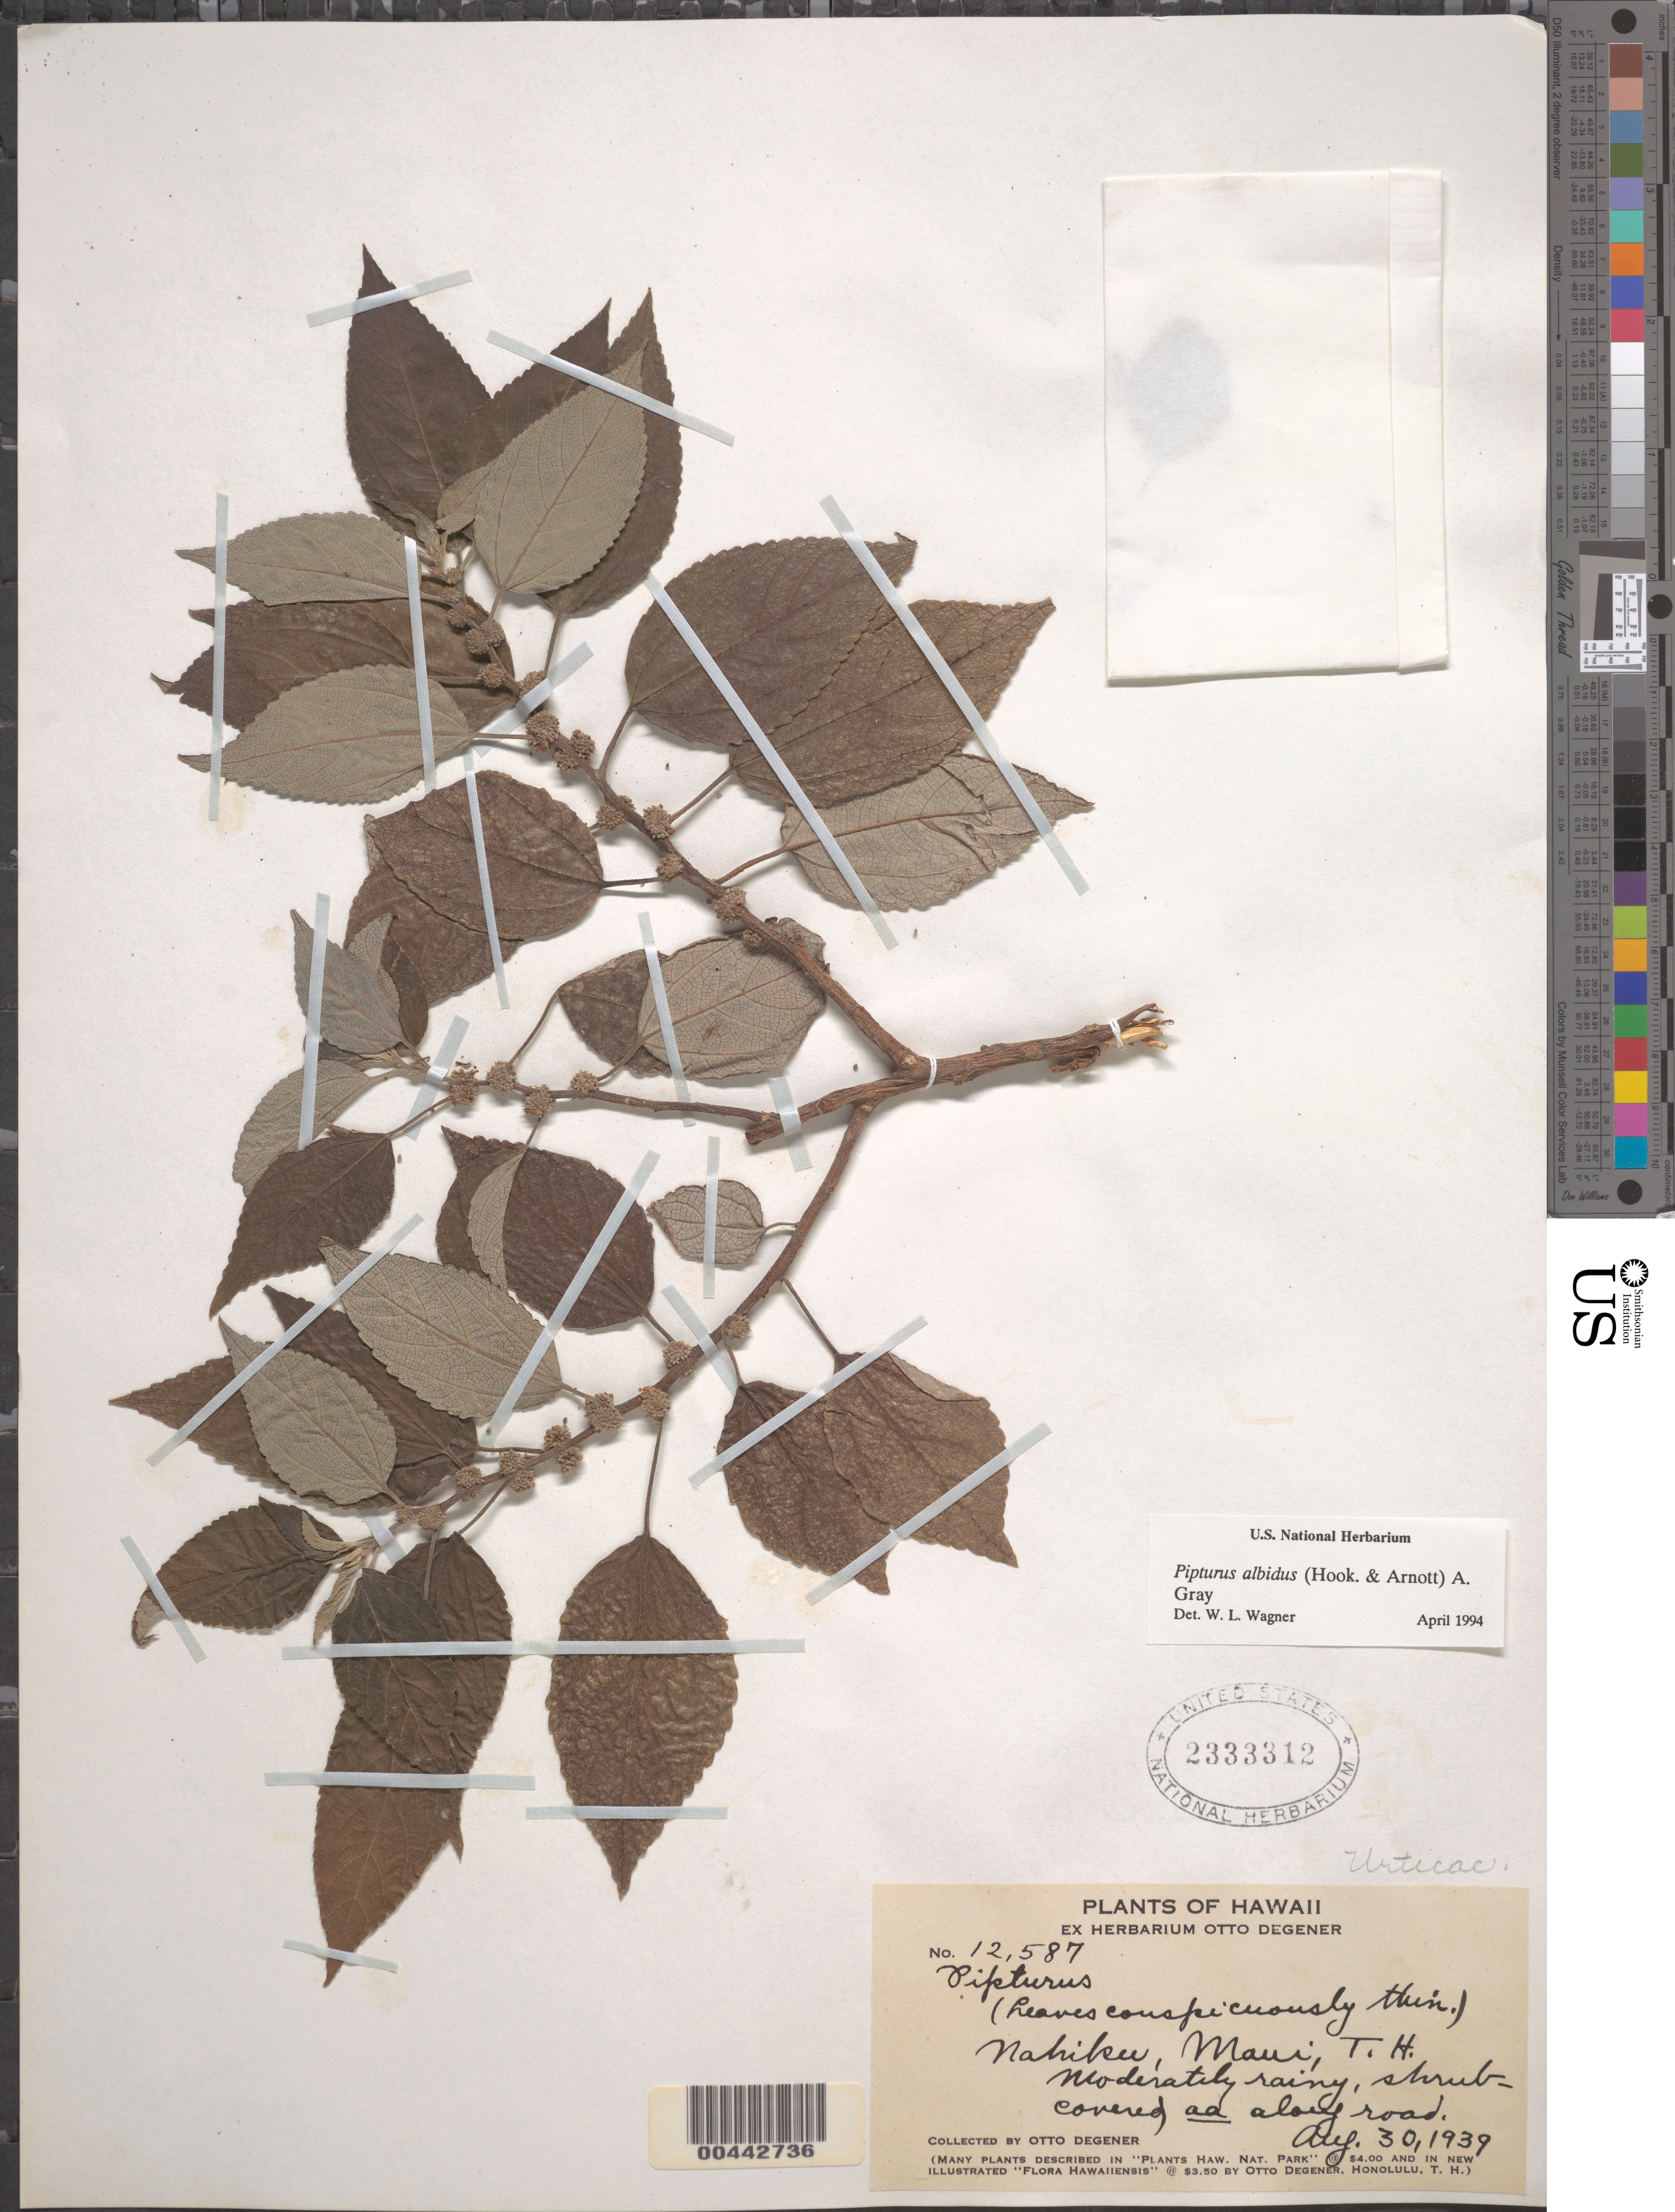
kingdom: Plantae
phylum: Tracheophyta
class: Magnoliopsida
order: Rosales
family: Urticaceae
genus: Pipturus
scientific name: Pipturus albidus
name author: (Hook. & Arn.) A. Gray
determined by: Wagner, W. L., (BOT), Smithsonian Institution - National Museum of Natural History (UNITED STATES)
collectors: O. Degener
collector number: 12587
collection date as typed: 30 Aug 1939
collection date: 1939-08-30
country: United States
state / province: Hawaii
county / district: Maui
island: Maui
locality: Nahiku, along road.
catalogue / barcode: US 2333312